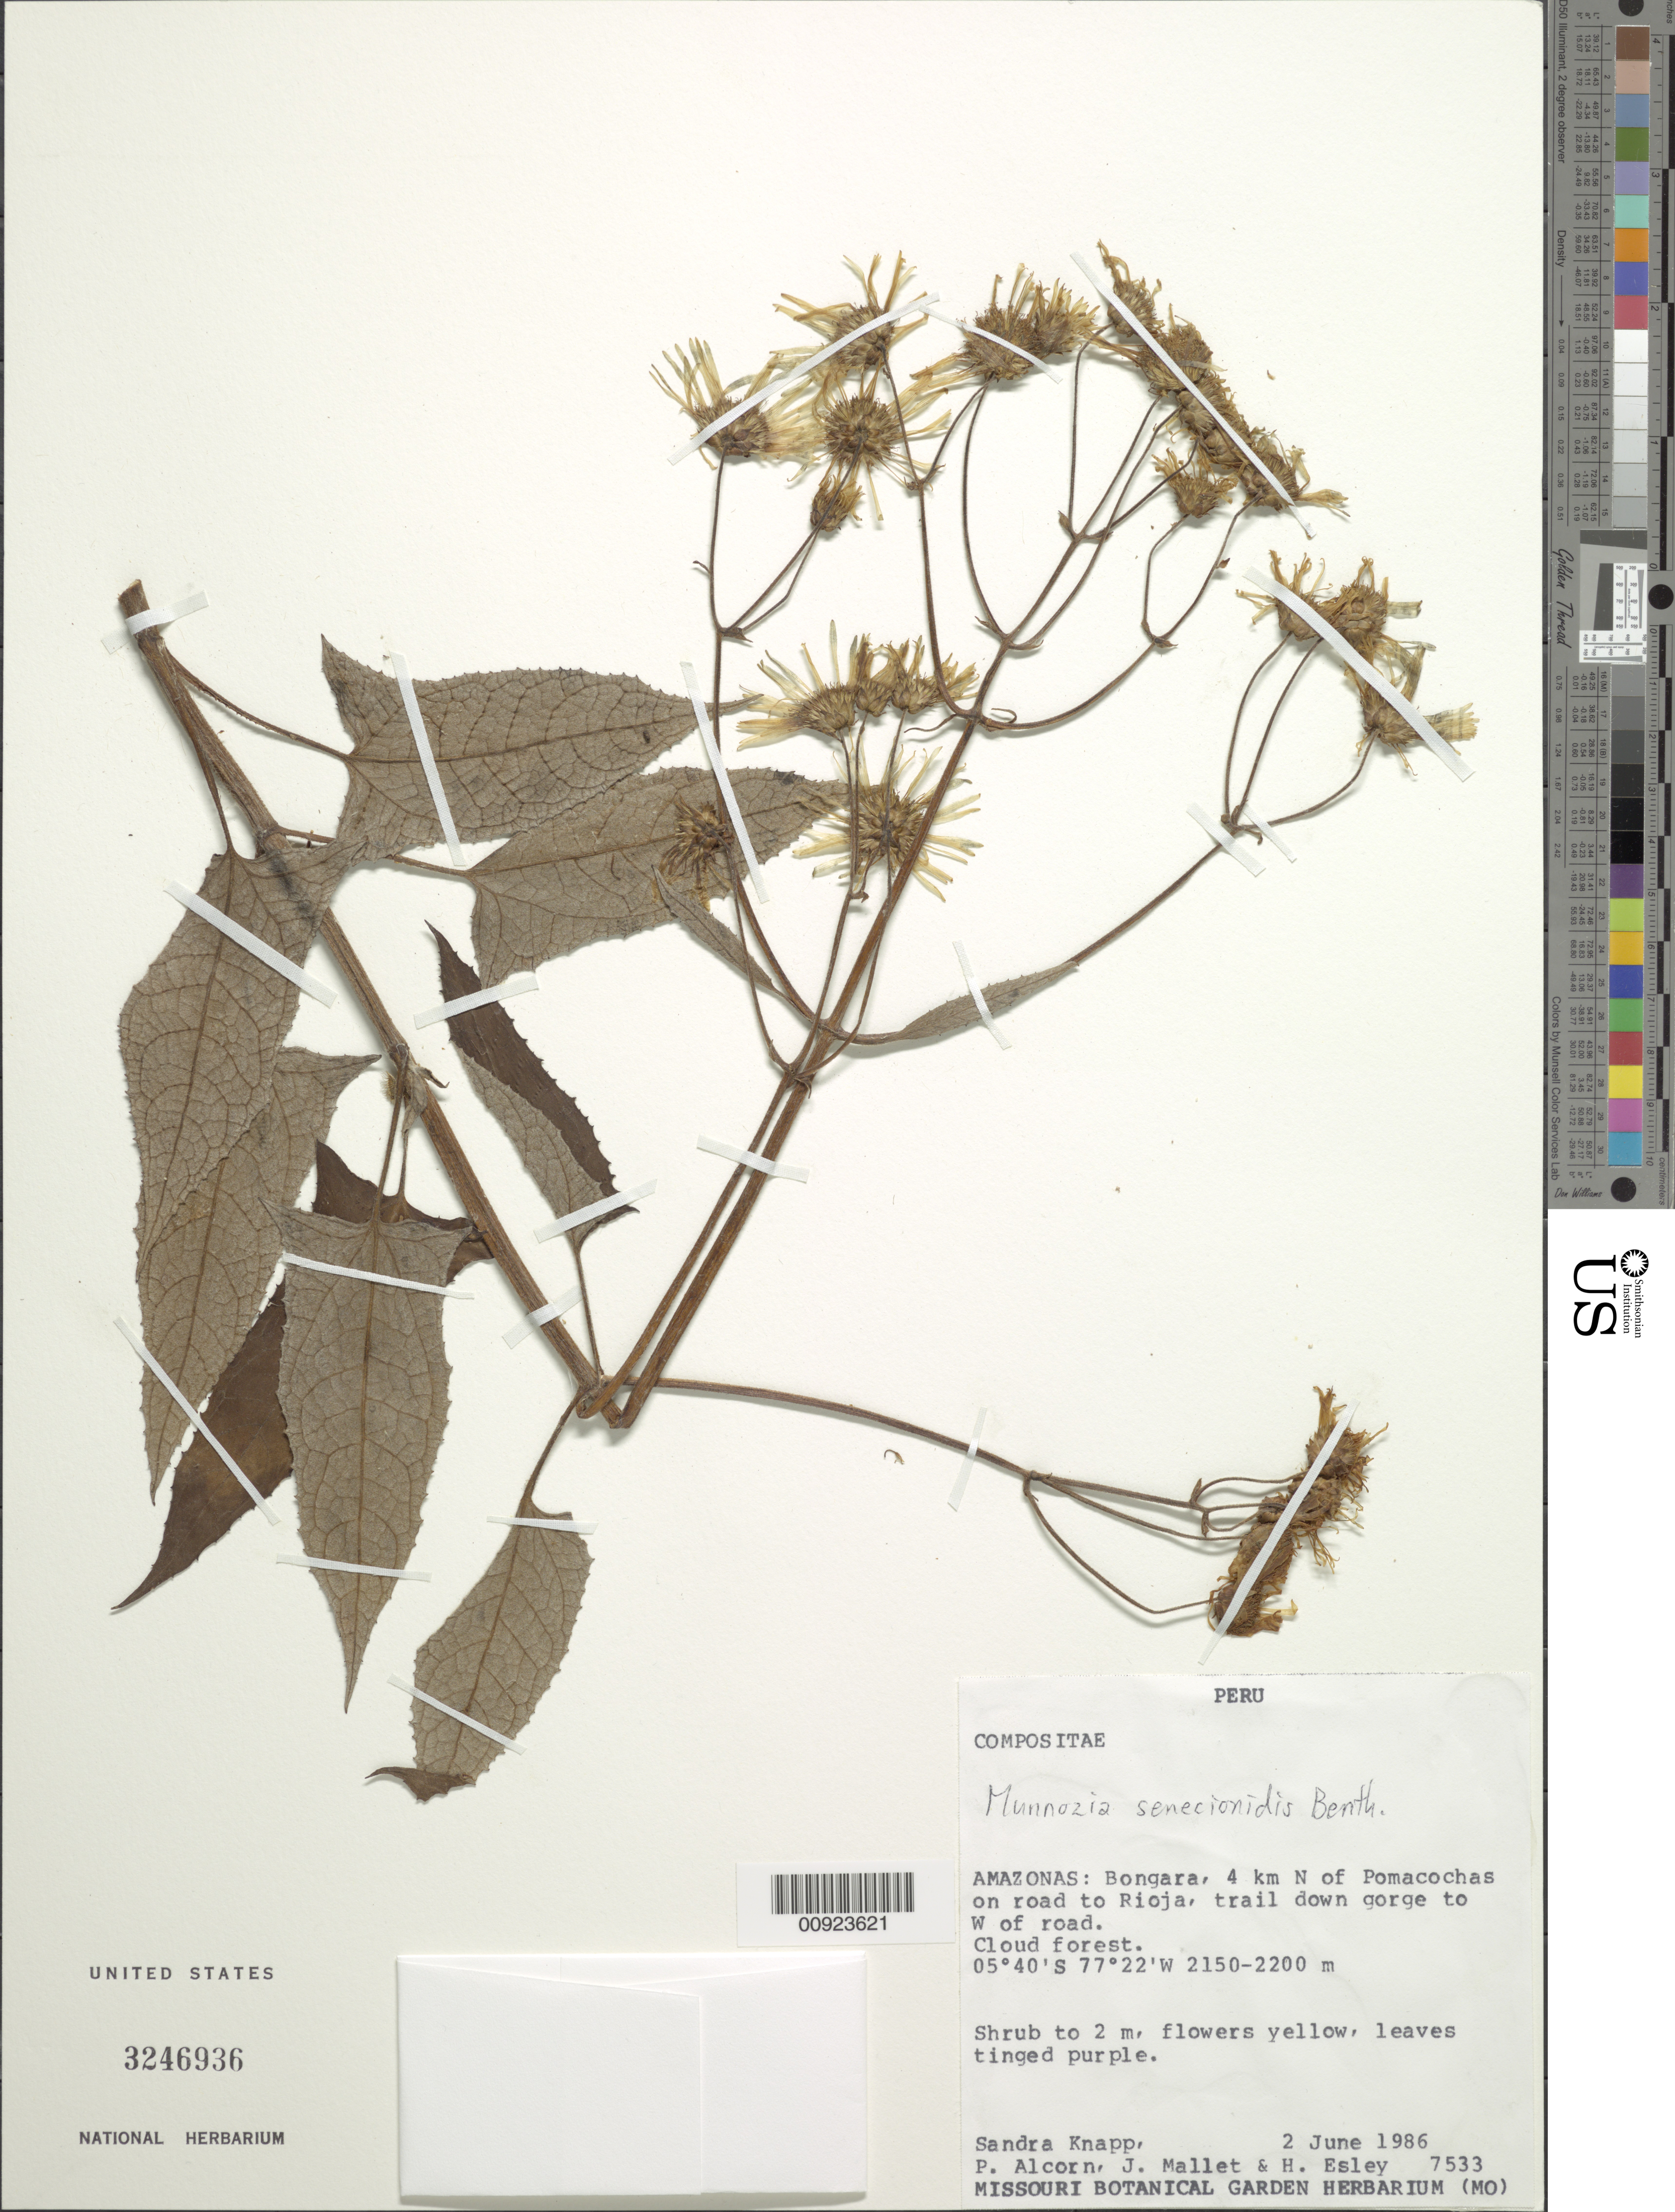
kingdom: Plantae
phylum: Tracheophyta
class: Magnoliopsida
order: Asterales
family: Asteraceae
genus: Munnozia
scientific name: Munnozia senecionidis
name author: Benth.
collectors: S. Knapp, P. Alcorn, J. Mallet & H. Esley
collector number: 7533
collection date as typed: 2 June 1986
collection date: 1986-06-02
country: Peru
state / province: Amazonas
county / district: Bongará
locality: Pomacochas, 4 km N of on road to Rioja, trail down gorge to W of road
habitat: Cloud forest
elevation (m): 2150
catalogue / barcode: US 3246946